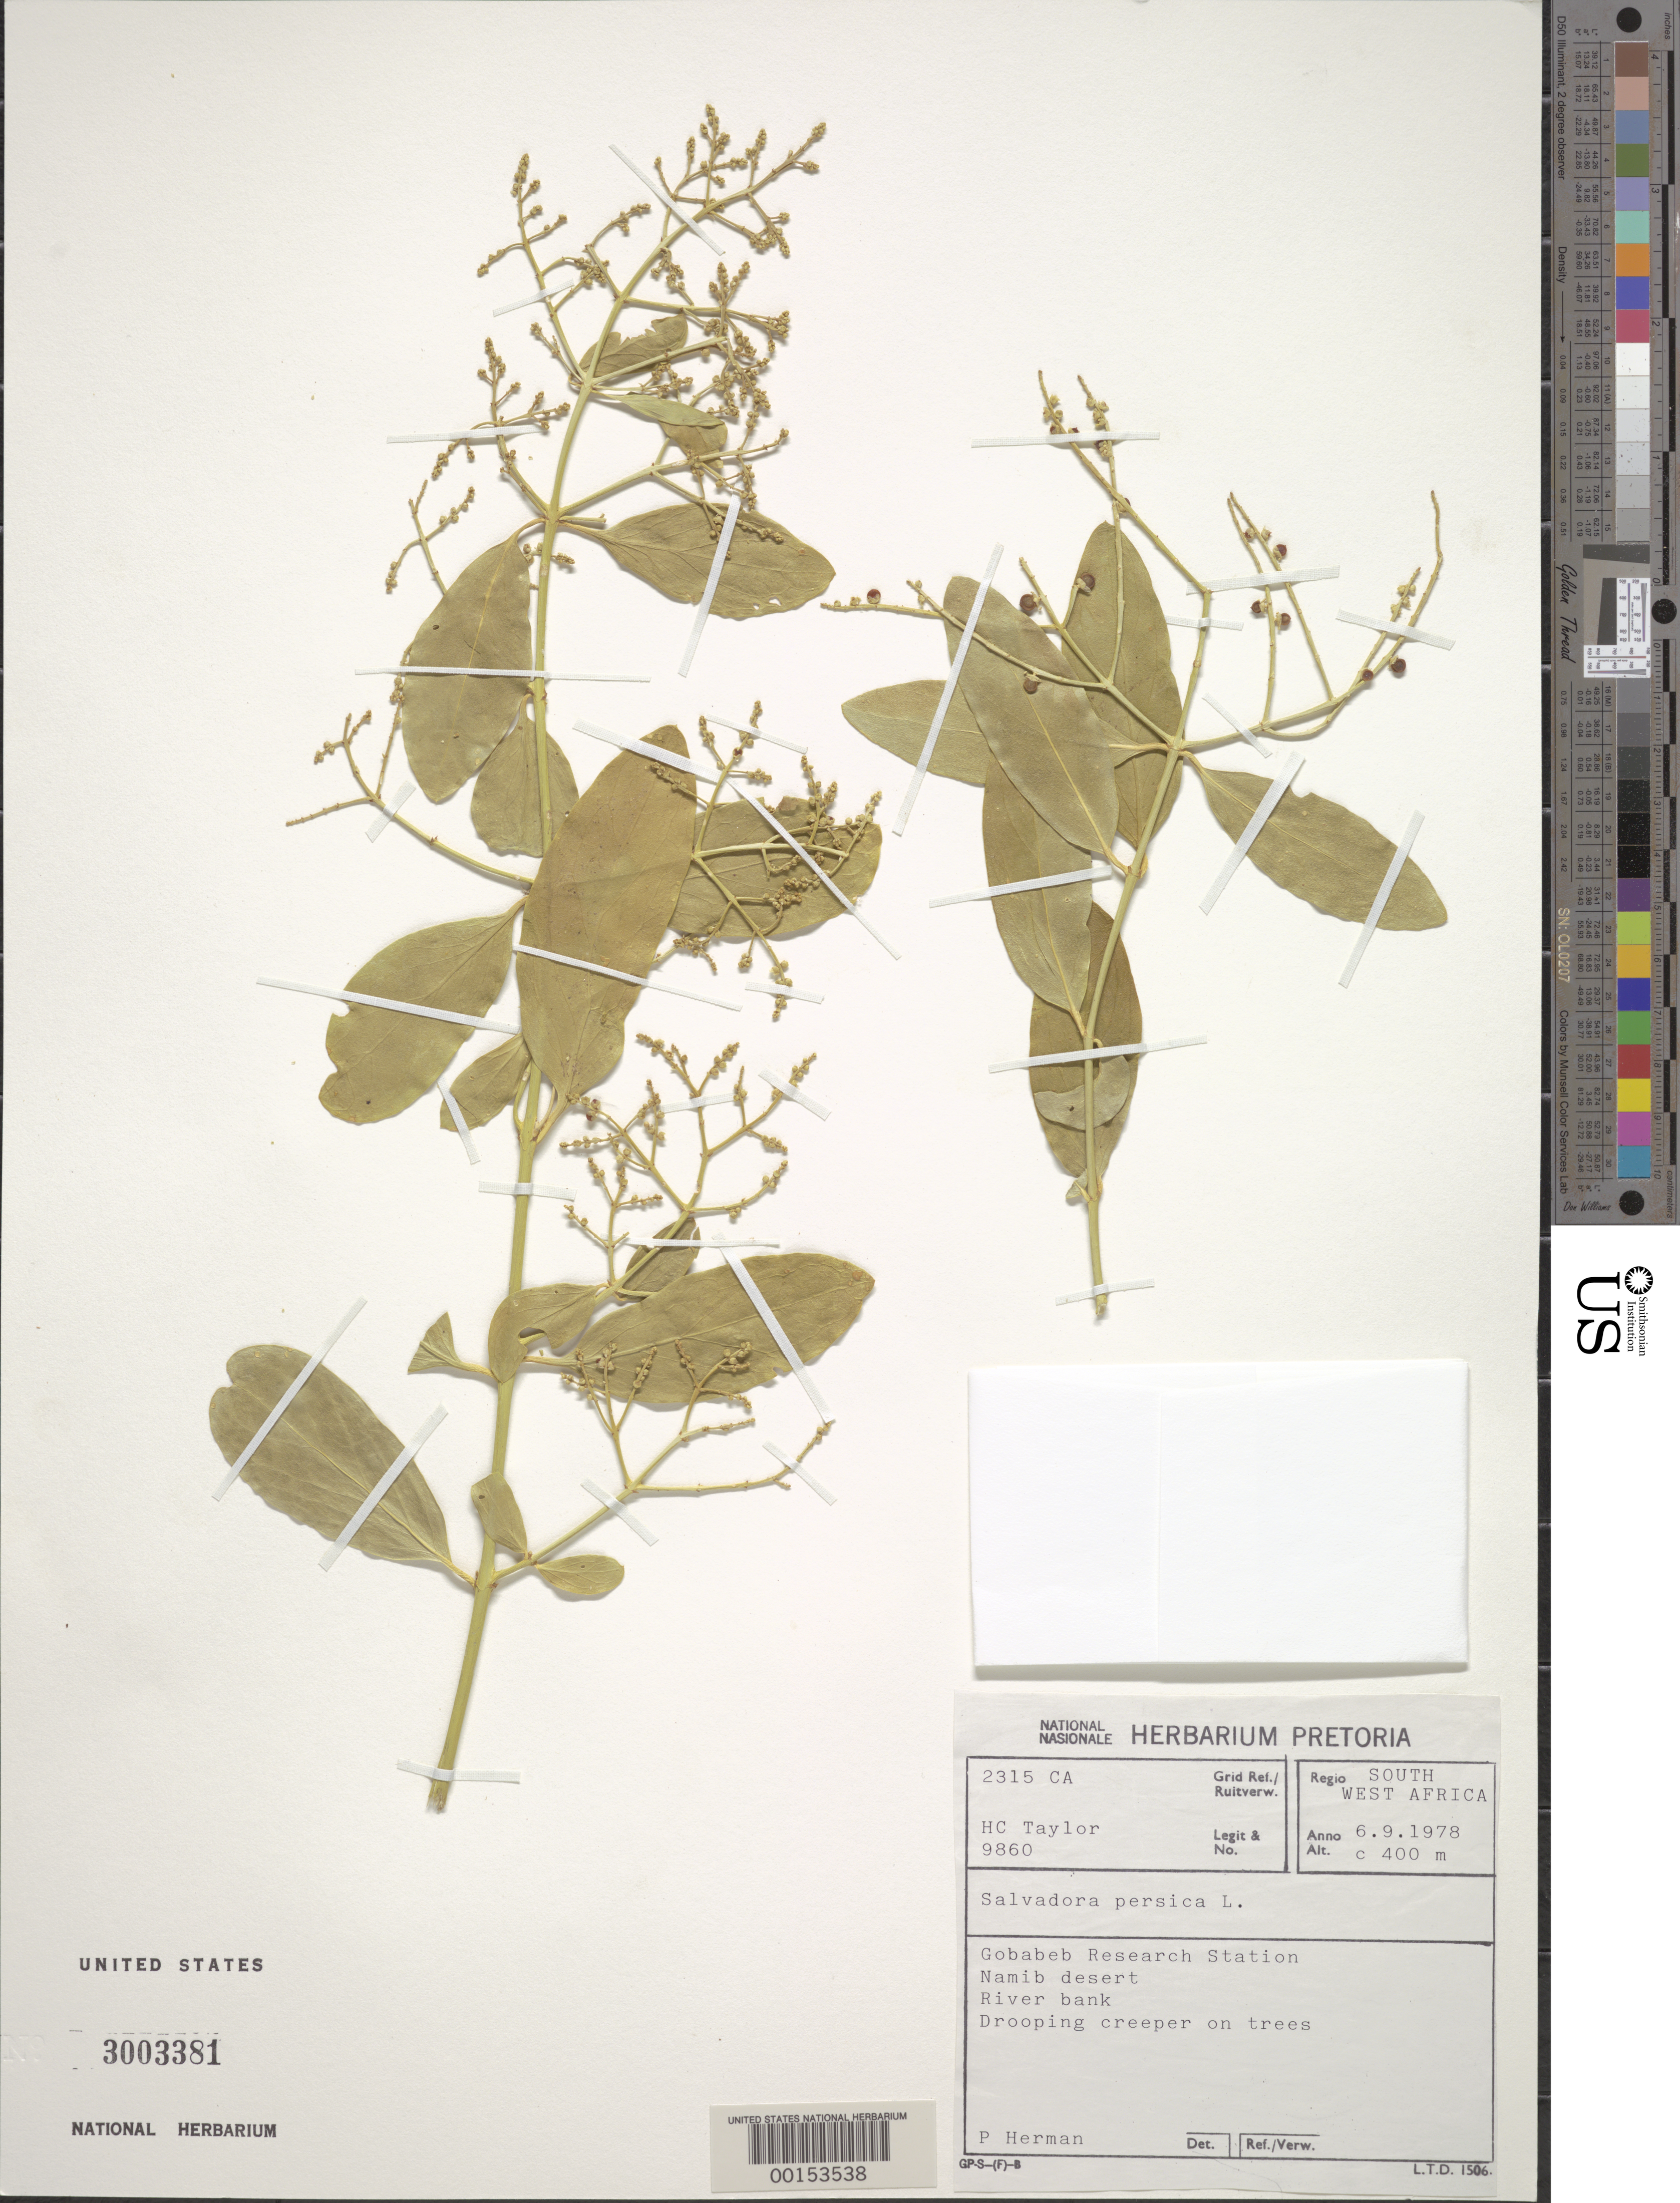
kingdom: Plantae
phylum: Tracheophyta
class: Magnoliopsida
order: Brassicales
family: Salvadoraceae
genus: Salvadora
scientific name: Salvadora persica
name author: L.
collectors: H. Taylor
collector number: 9860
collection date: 1978-09-06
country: Namibia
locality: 2315 CA Grid Ref./ Ruitverw. Regio South West Africa. Gobabeb Research Station. Namib desert. River bank.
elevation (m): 400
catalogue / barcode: US 3003381